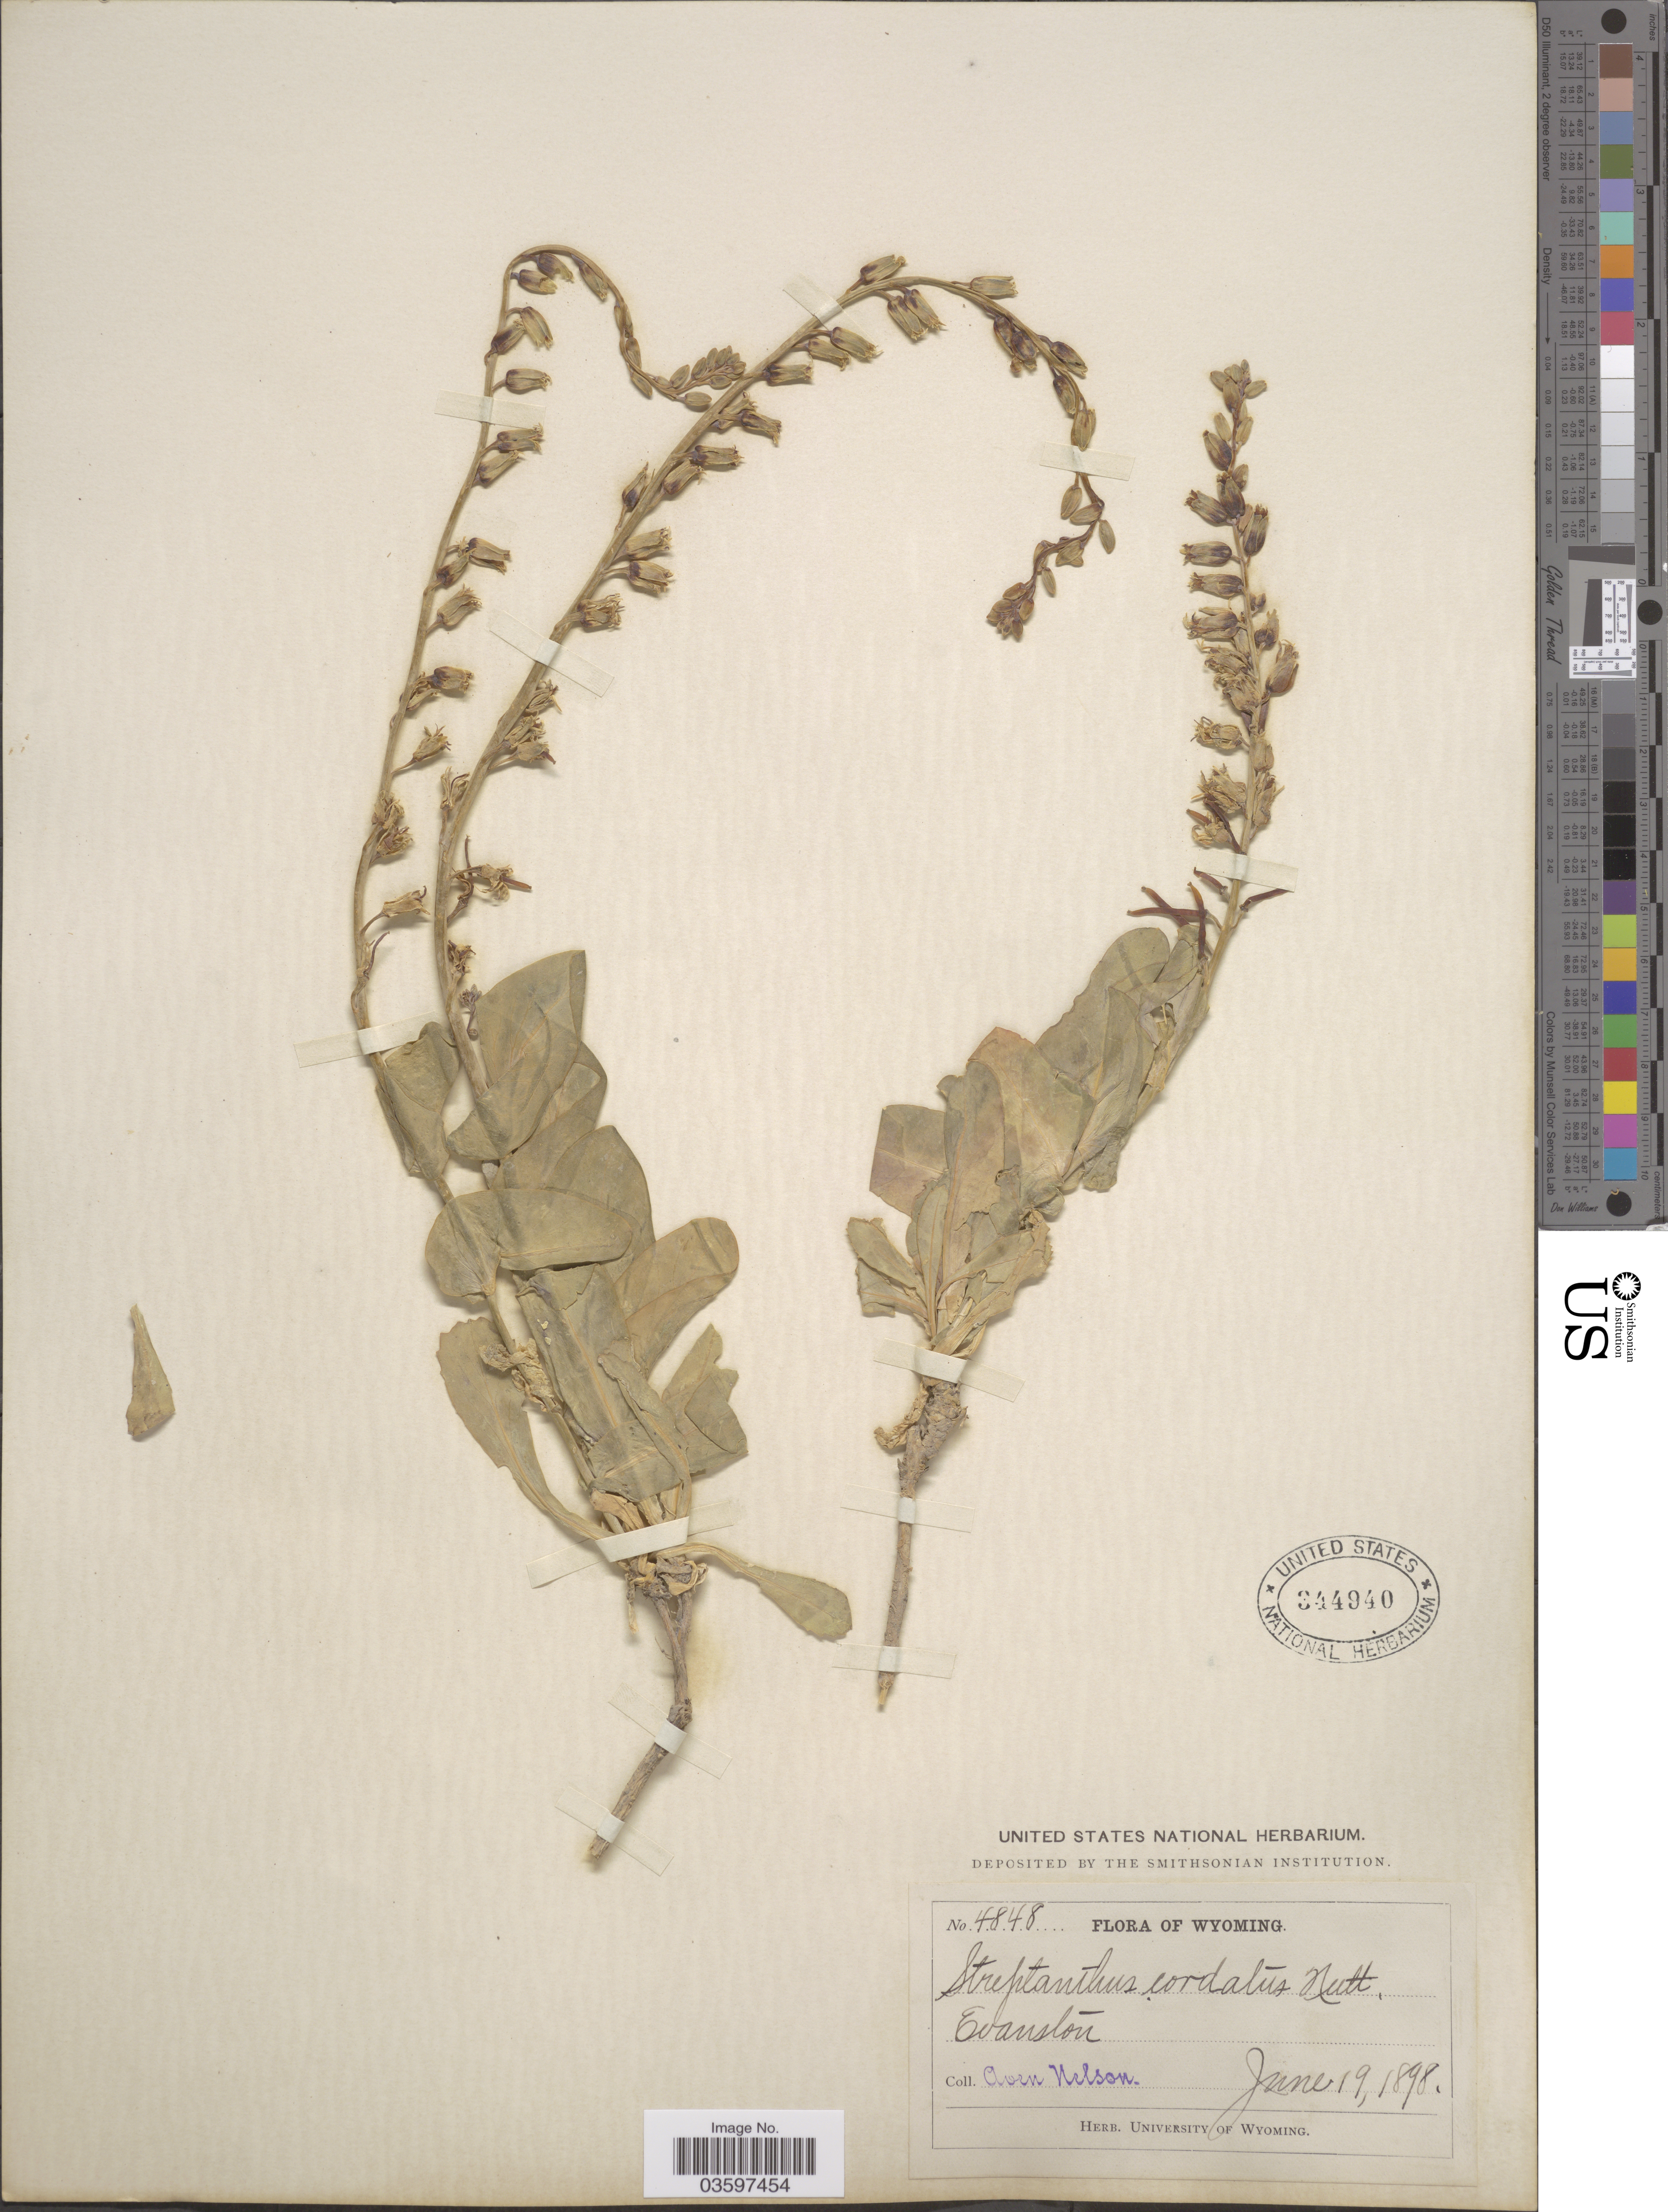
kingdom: Plantae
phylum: Tracheophyta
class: Magnoliopsida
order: Brassicales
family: Brassicaceae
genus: Streptanthus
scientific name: Streptanthus cordatus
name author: Nutt. ex Torr. & A. Gray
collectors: A. Nelson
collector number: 4848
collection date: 1898-06-19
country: United States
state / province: Wyoming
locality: Evanston.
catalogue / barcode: US 344940